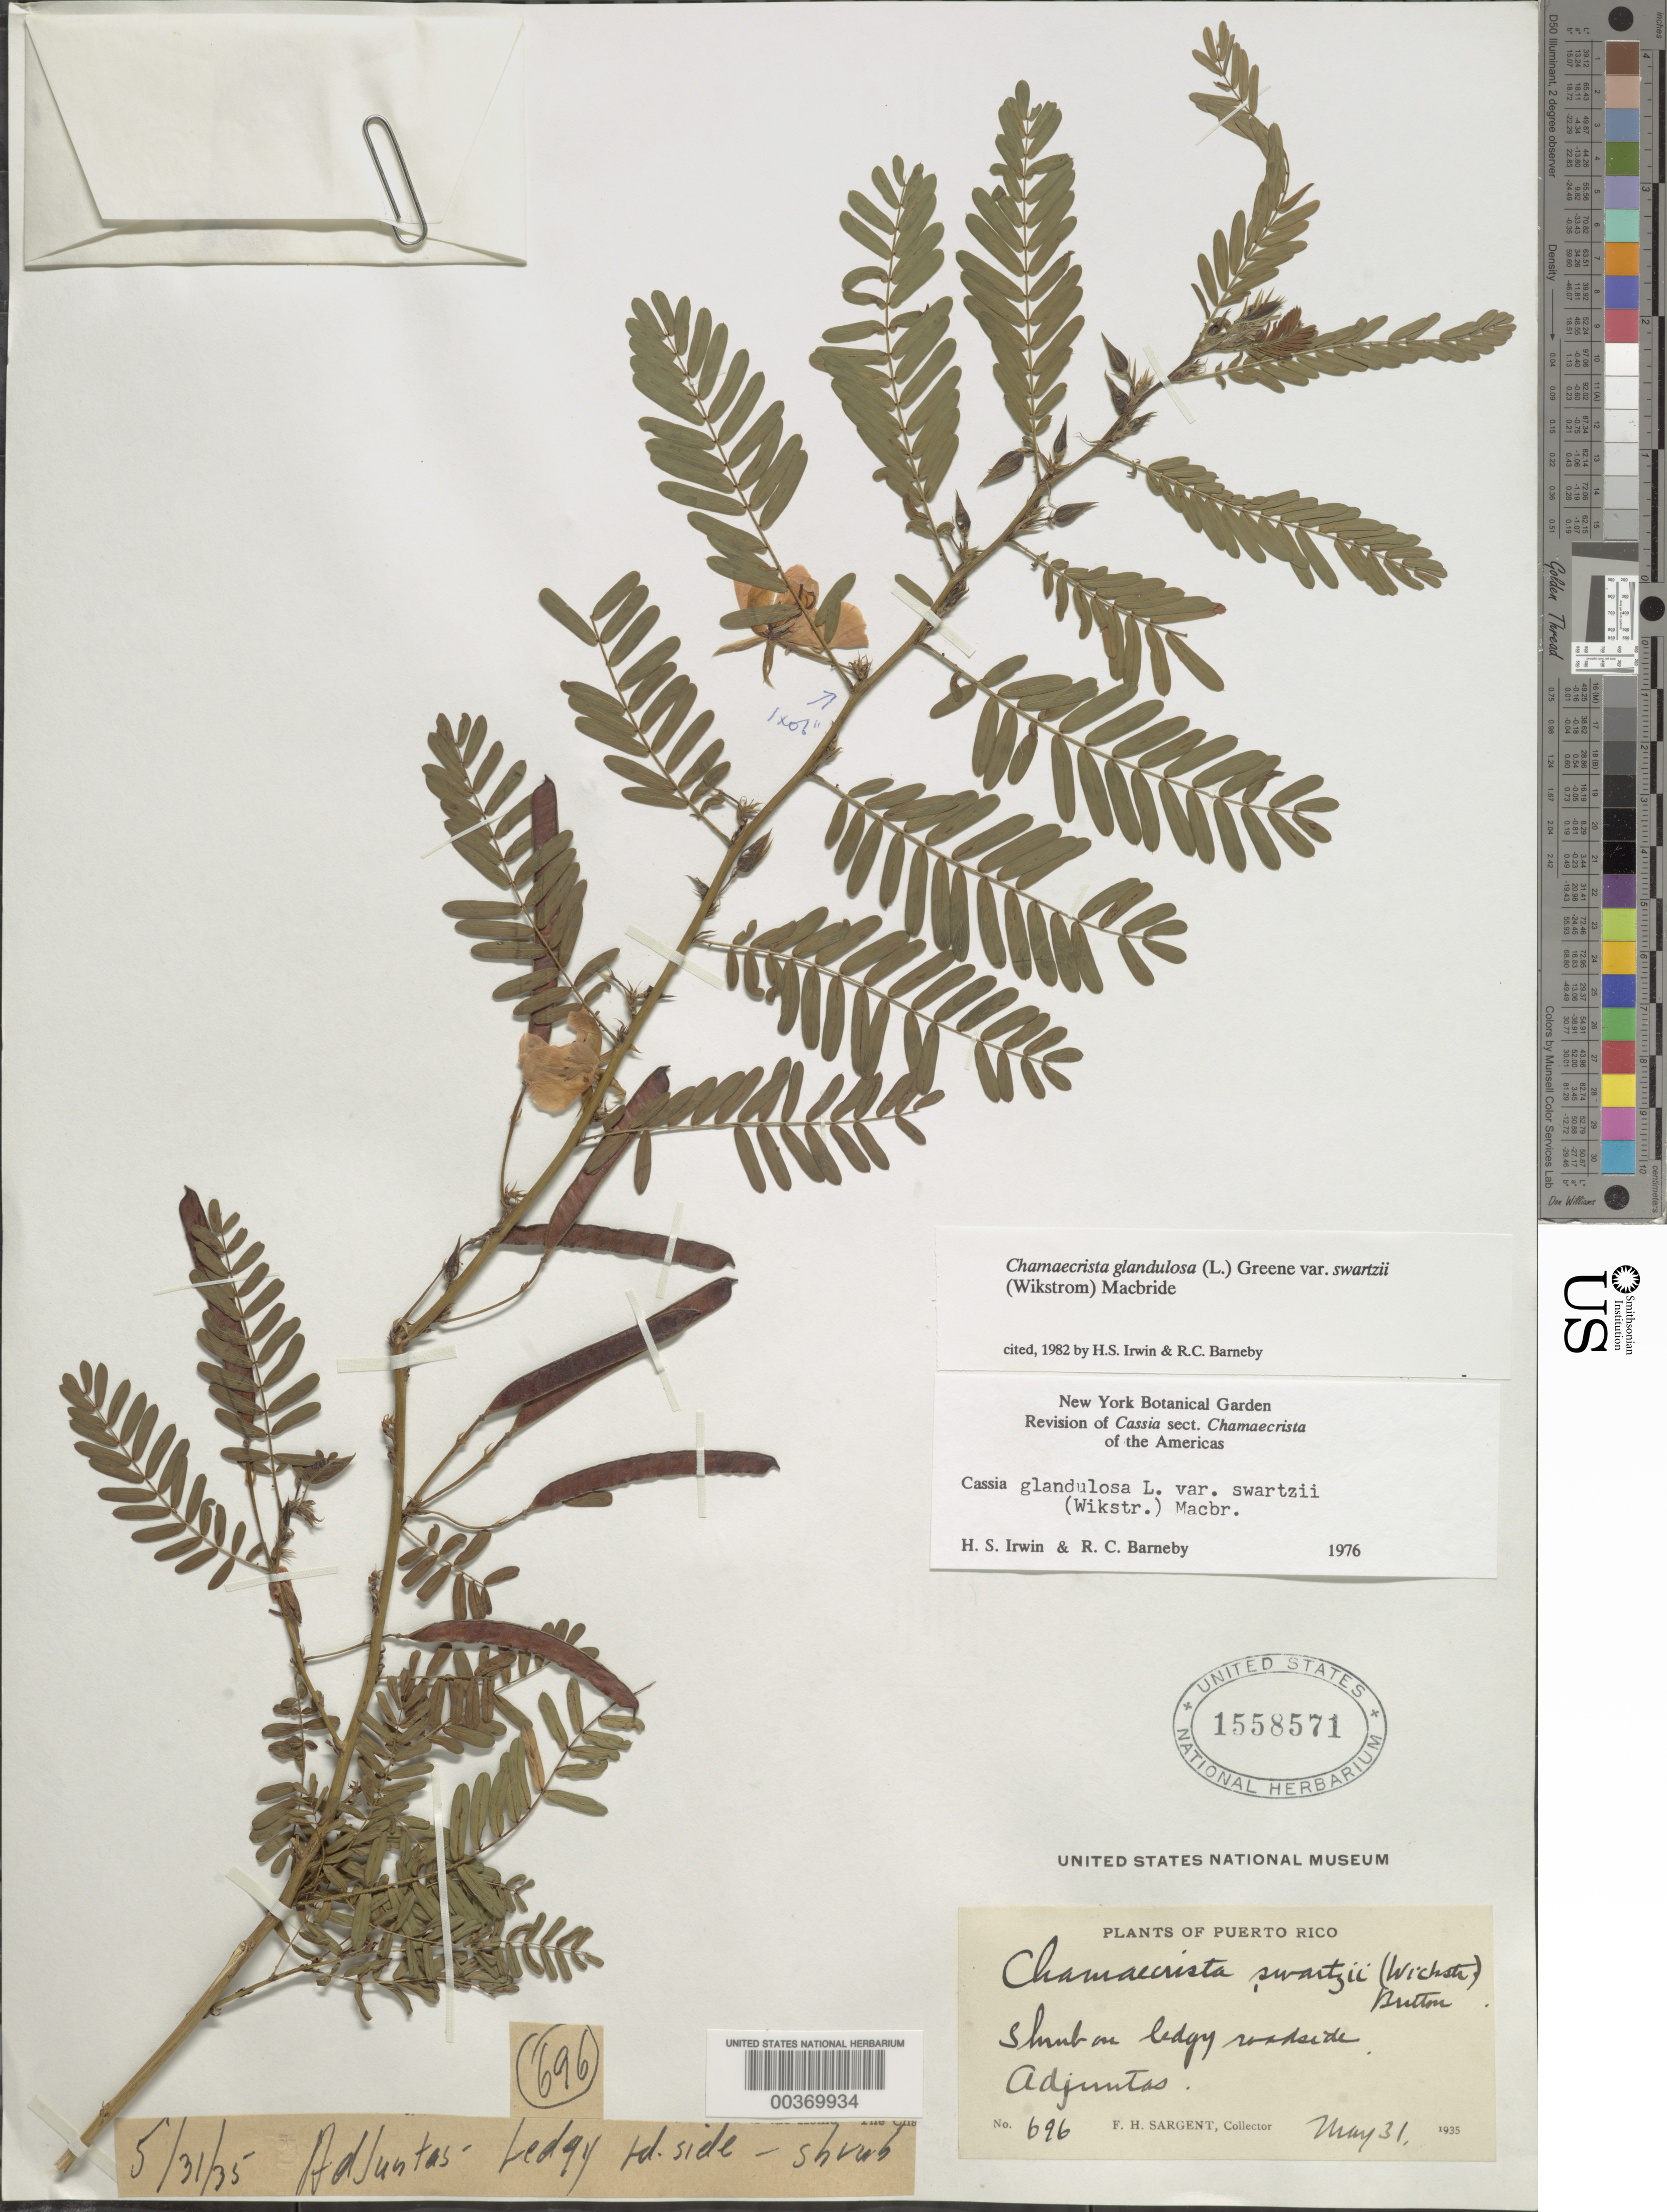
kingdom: Plantae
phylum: Tracheophyta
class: Magnoliopsida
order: Fabales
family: Fabaceae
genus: Chamaecrista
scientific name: Chamaecrista glandulosa var. swartzii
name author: (Wikstr.) H.S. Irwin & Barneby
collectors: F. H. Sargent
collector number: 696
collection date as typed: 31 May 1935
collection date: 1935-05-31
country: Puerto Rico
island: Greater Antilles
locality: Adjuntas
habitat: Ledgy roadside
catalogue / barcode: US 1558571